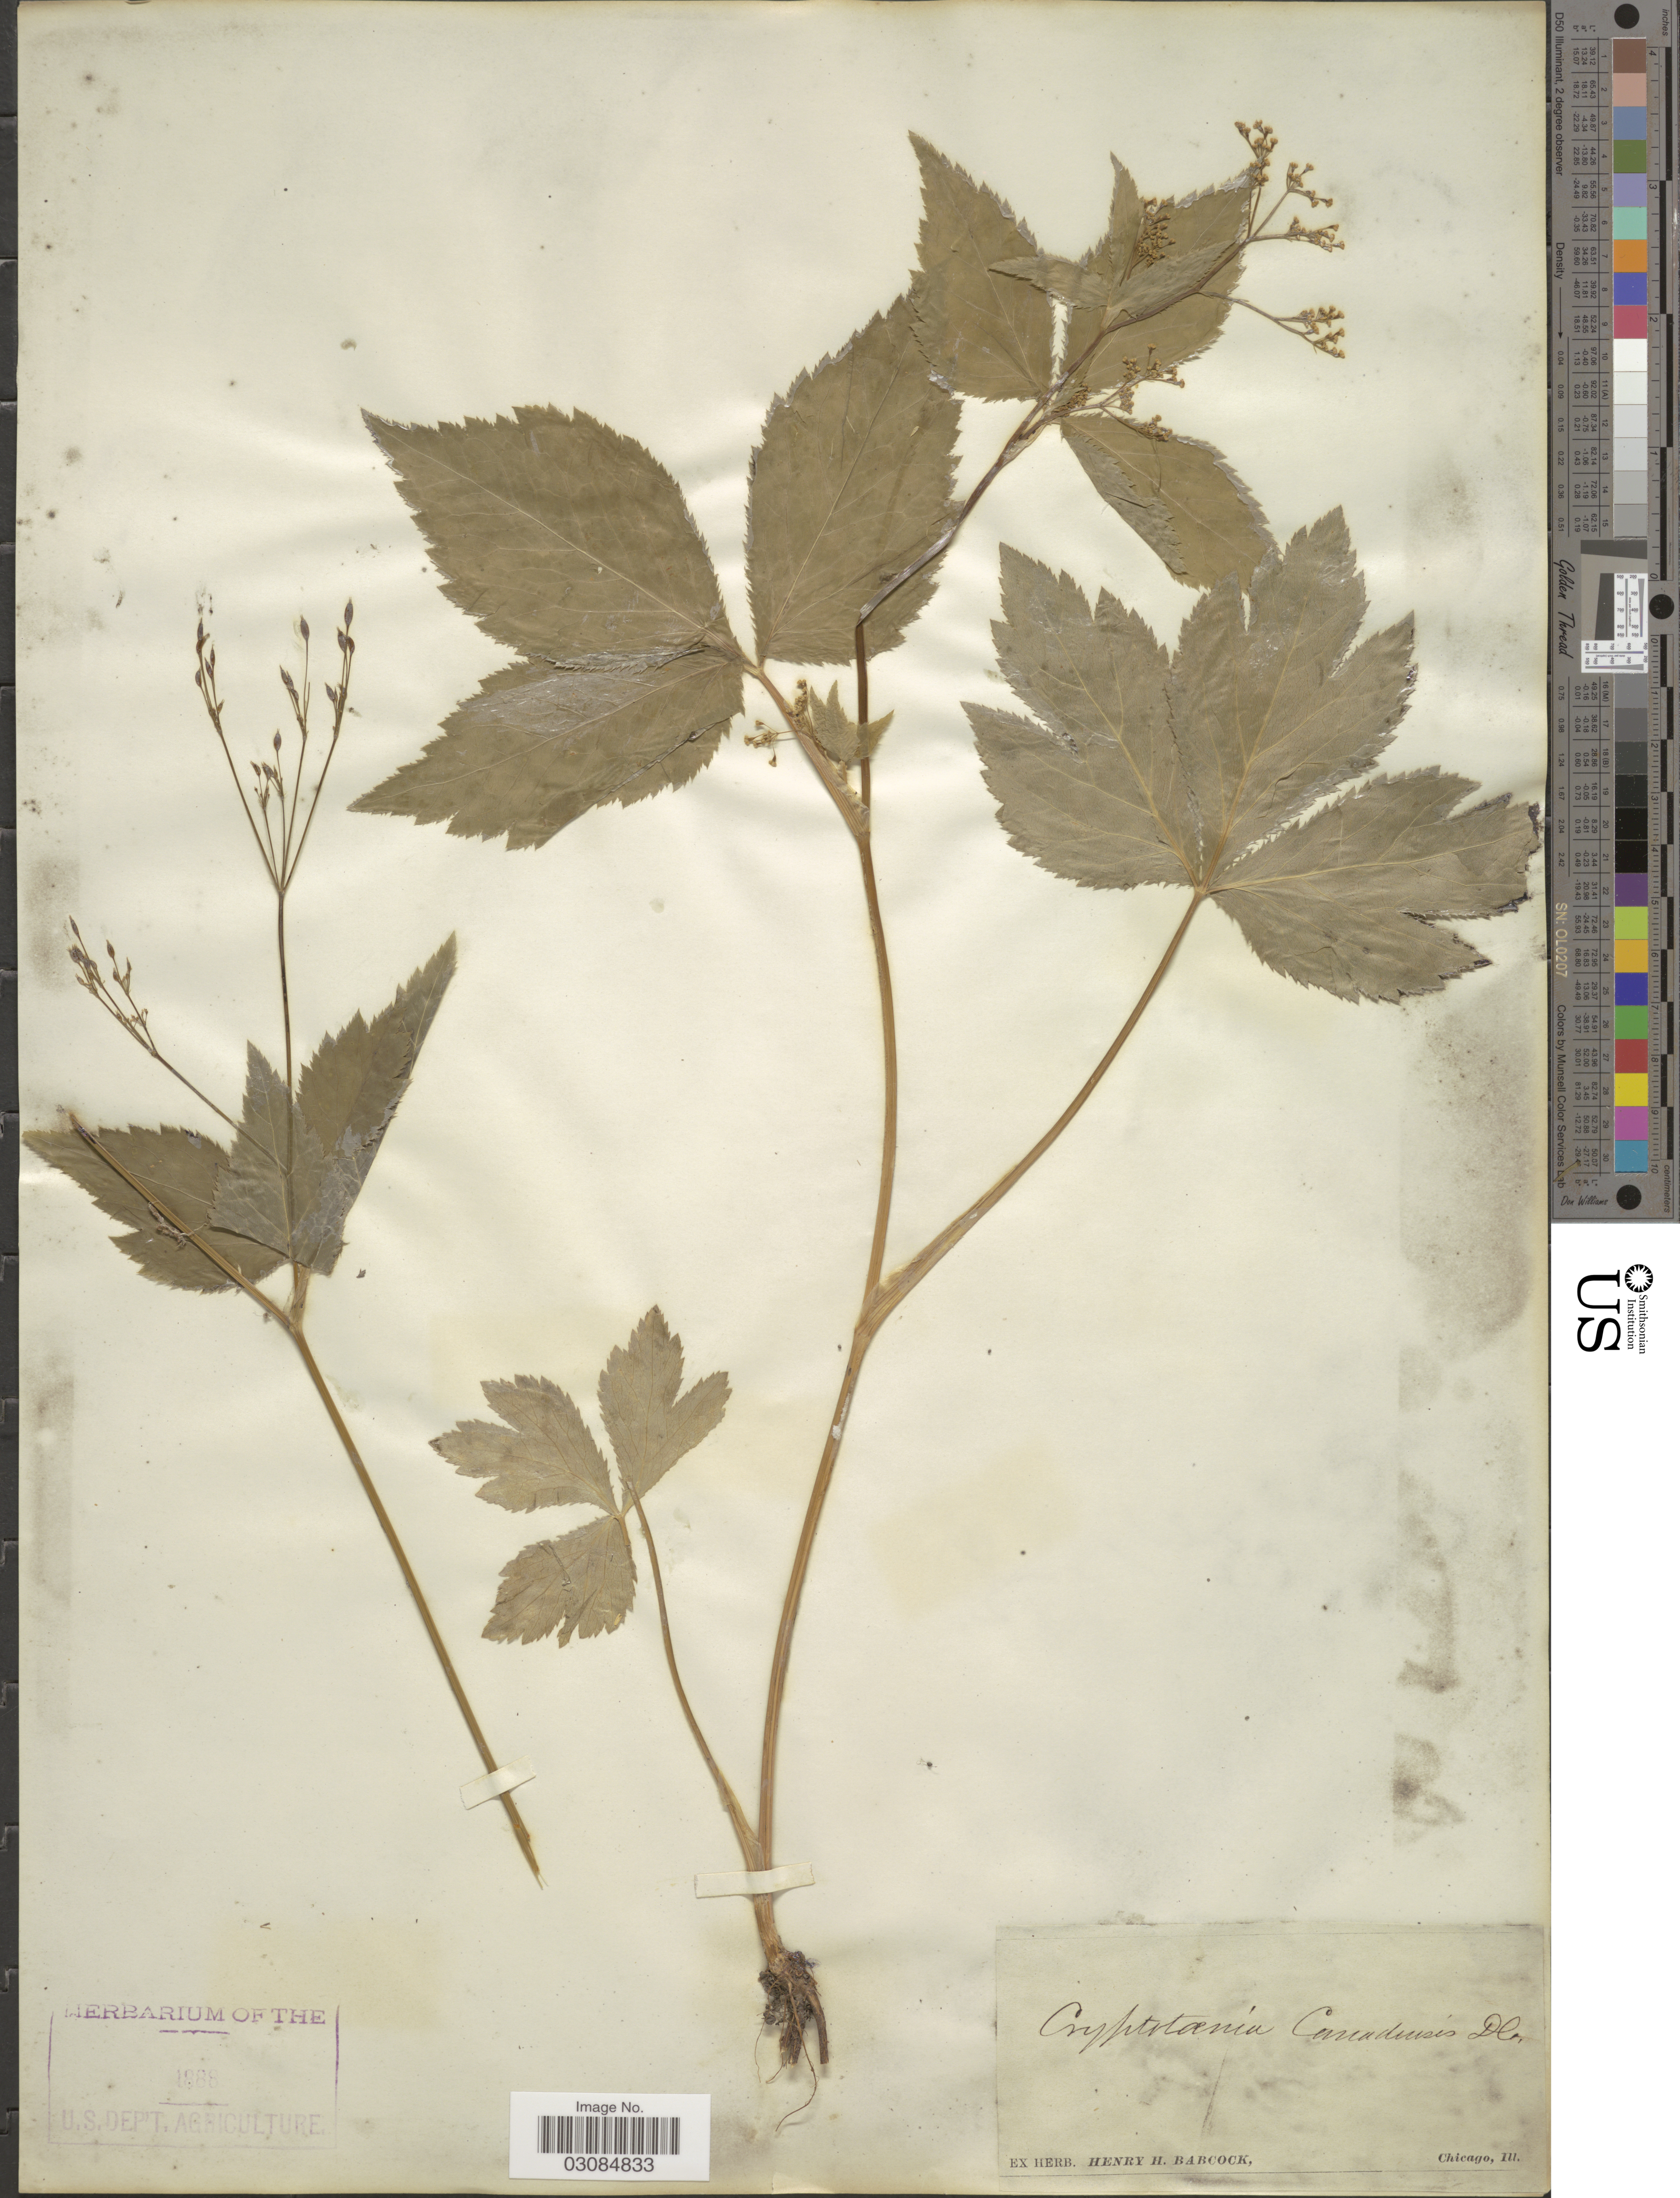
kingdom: Plantae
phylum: Tracheophyta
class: Magnoliopsida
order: Apiales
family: Apiaceae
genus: Cryptotaenia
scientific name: Cryptotaenia canadensis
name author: (L.) DC.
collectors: ex herb. Henry Homes Babcock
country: United States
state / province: Illinois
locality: Chicago.